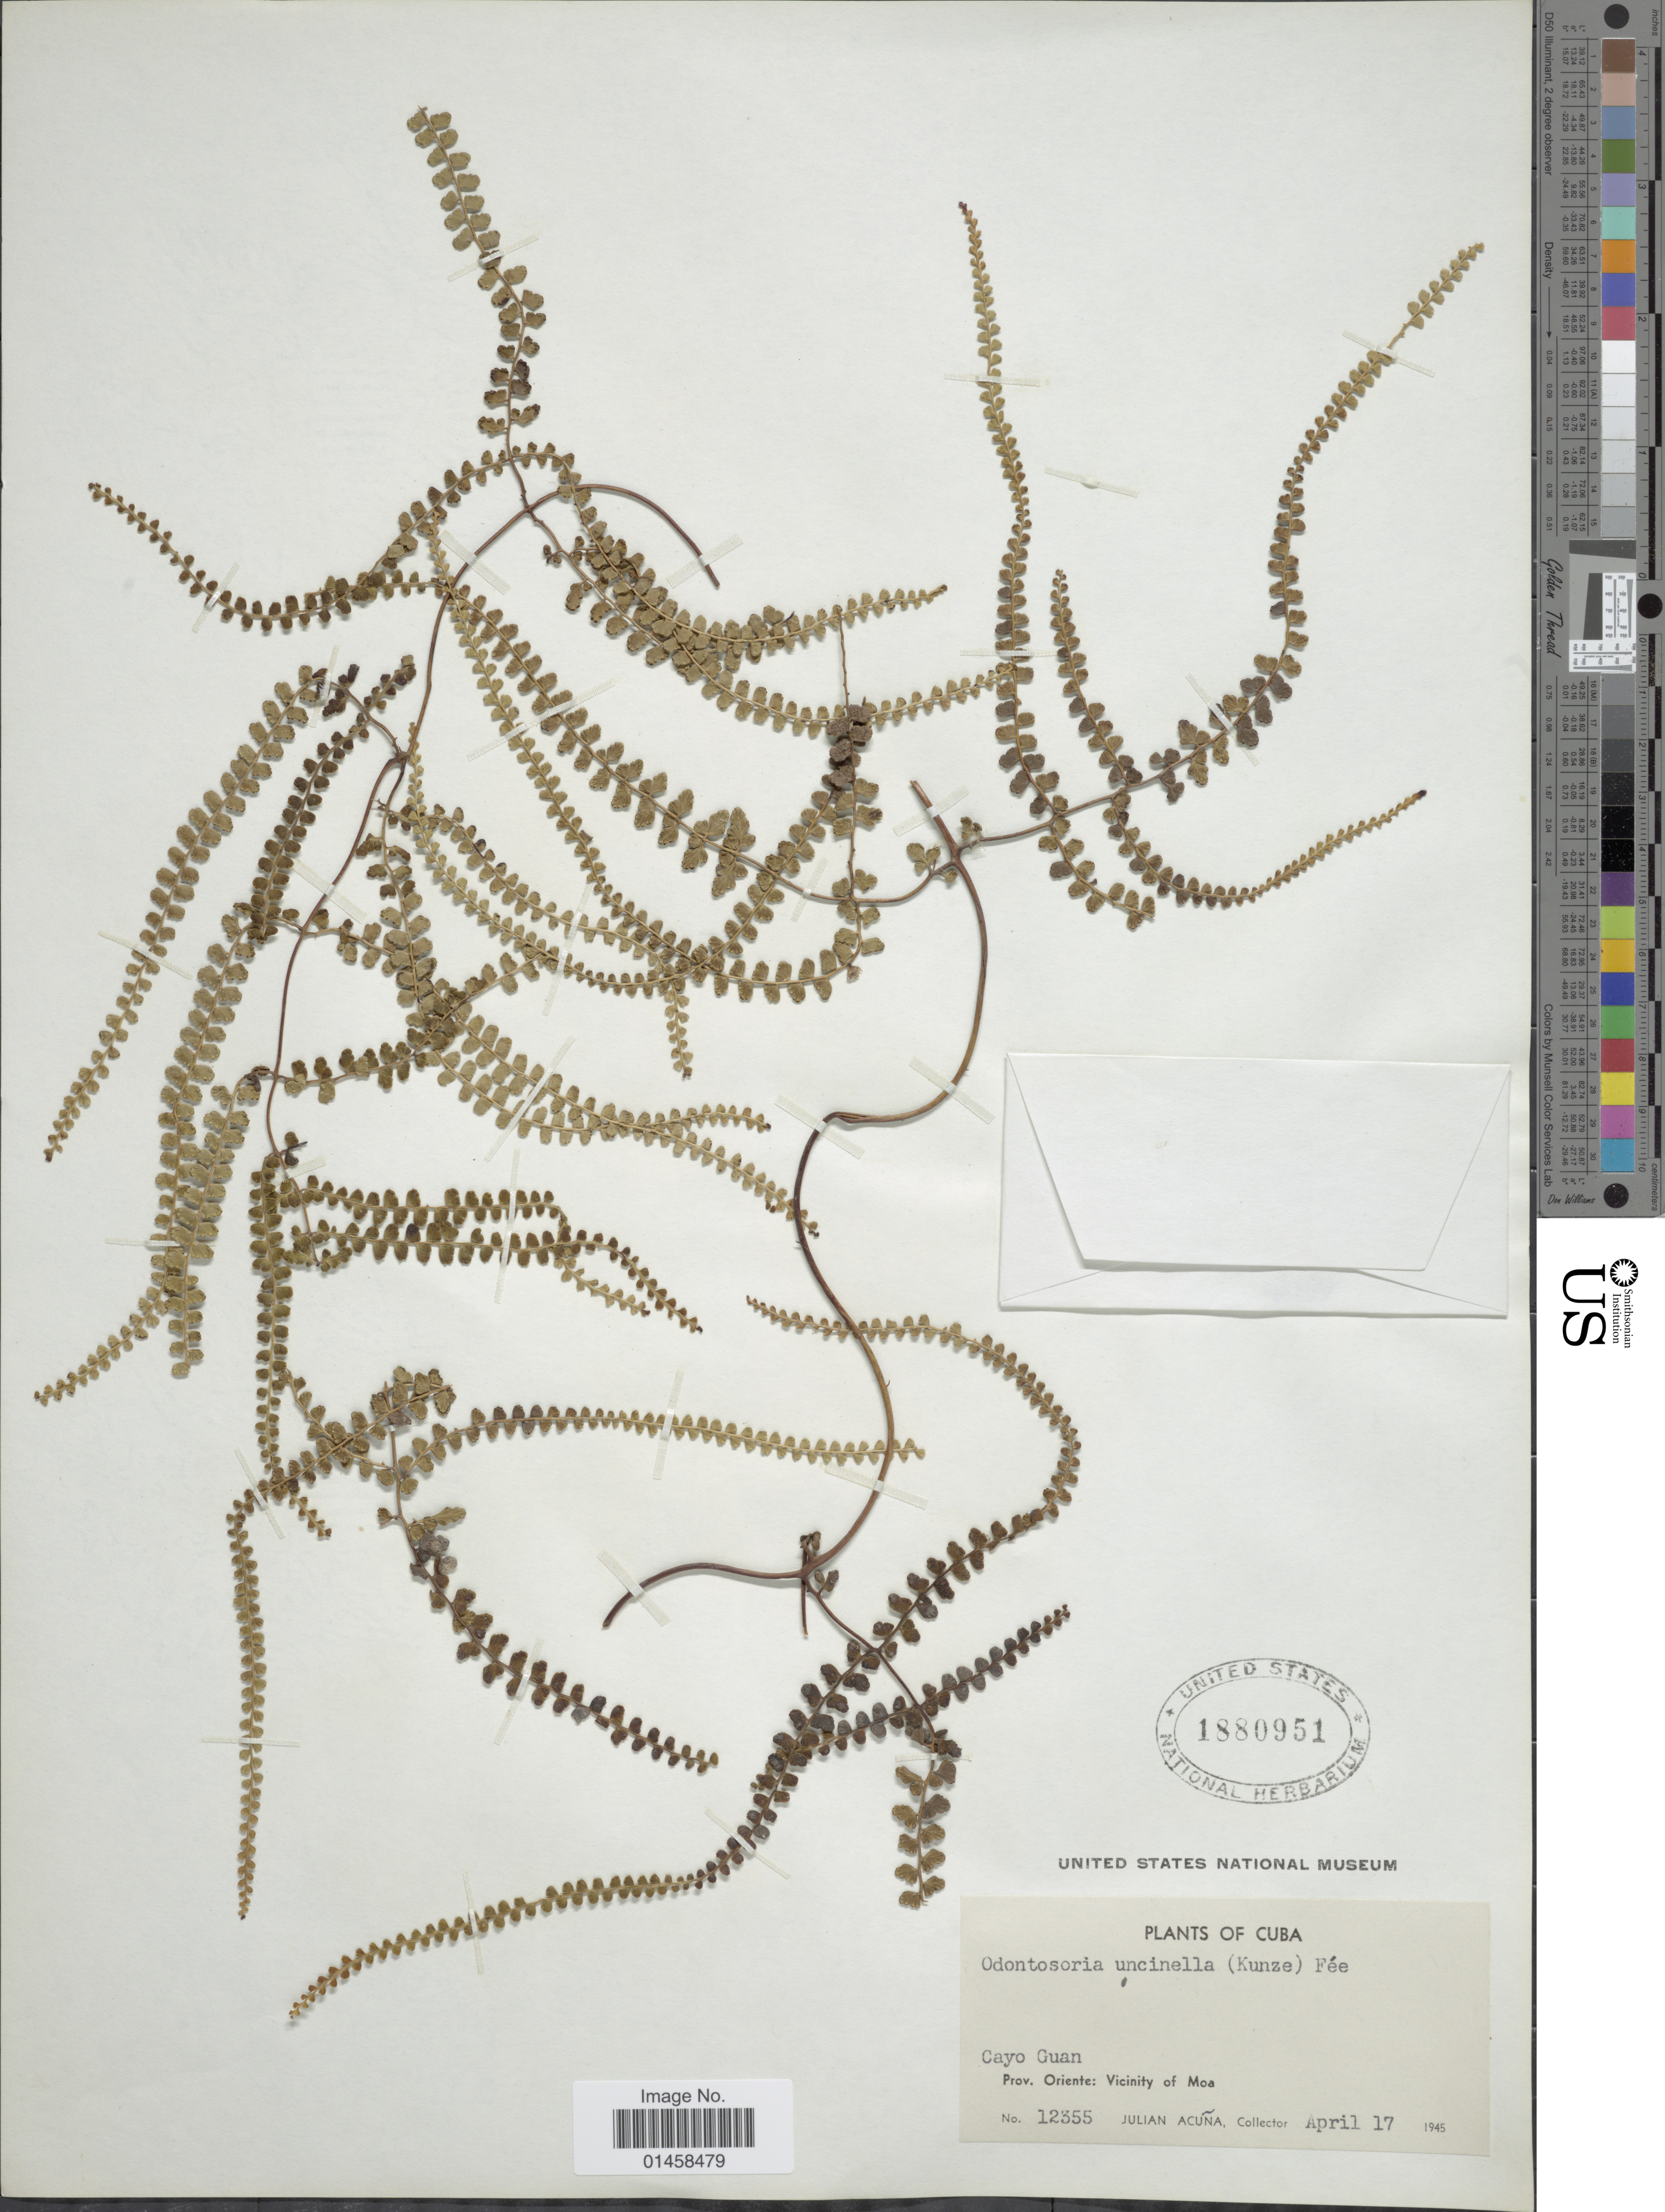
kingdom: Plantae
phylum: Tracheophyta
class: Polypodiopsida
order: Polypodiales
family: Lindsaeaceae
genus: Odontosoria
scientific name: Odontosoria scandens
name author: (Desv.) C. Chr.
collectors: J. B. Acuña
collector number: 12355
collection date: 1945-04-17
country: Cuba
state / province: Oriente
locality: Cayo Guan, Prov. Oriente; Vicinity of Moa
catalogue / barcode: US 1880951